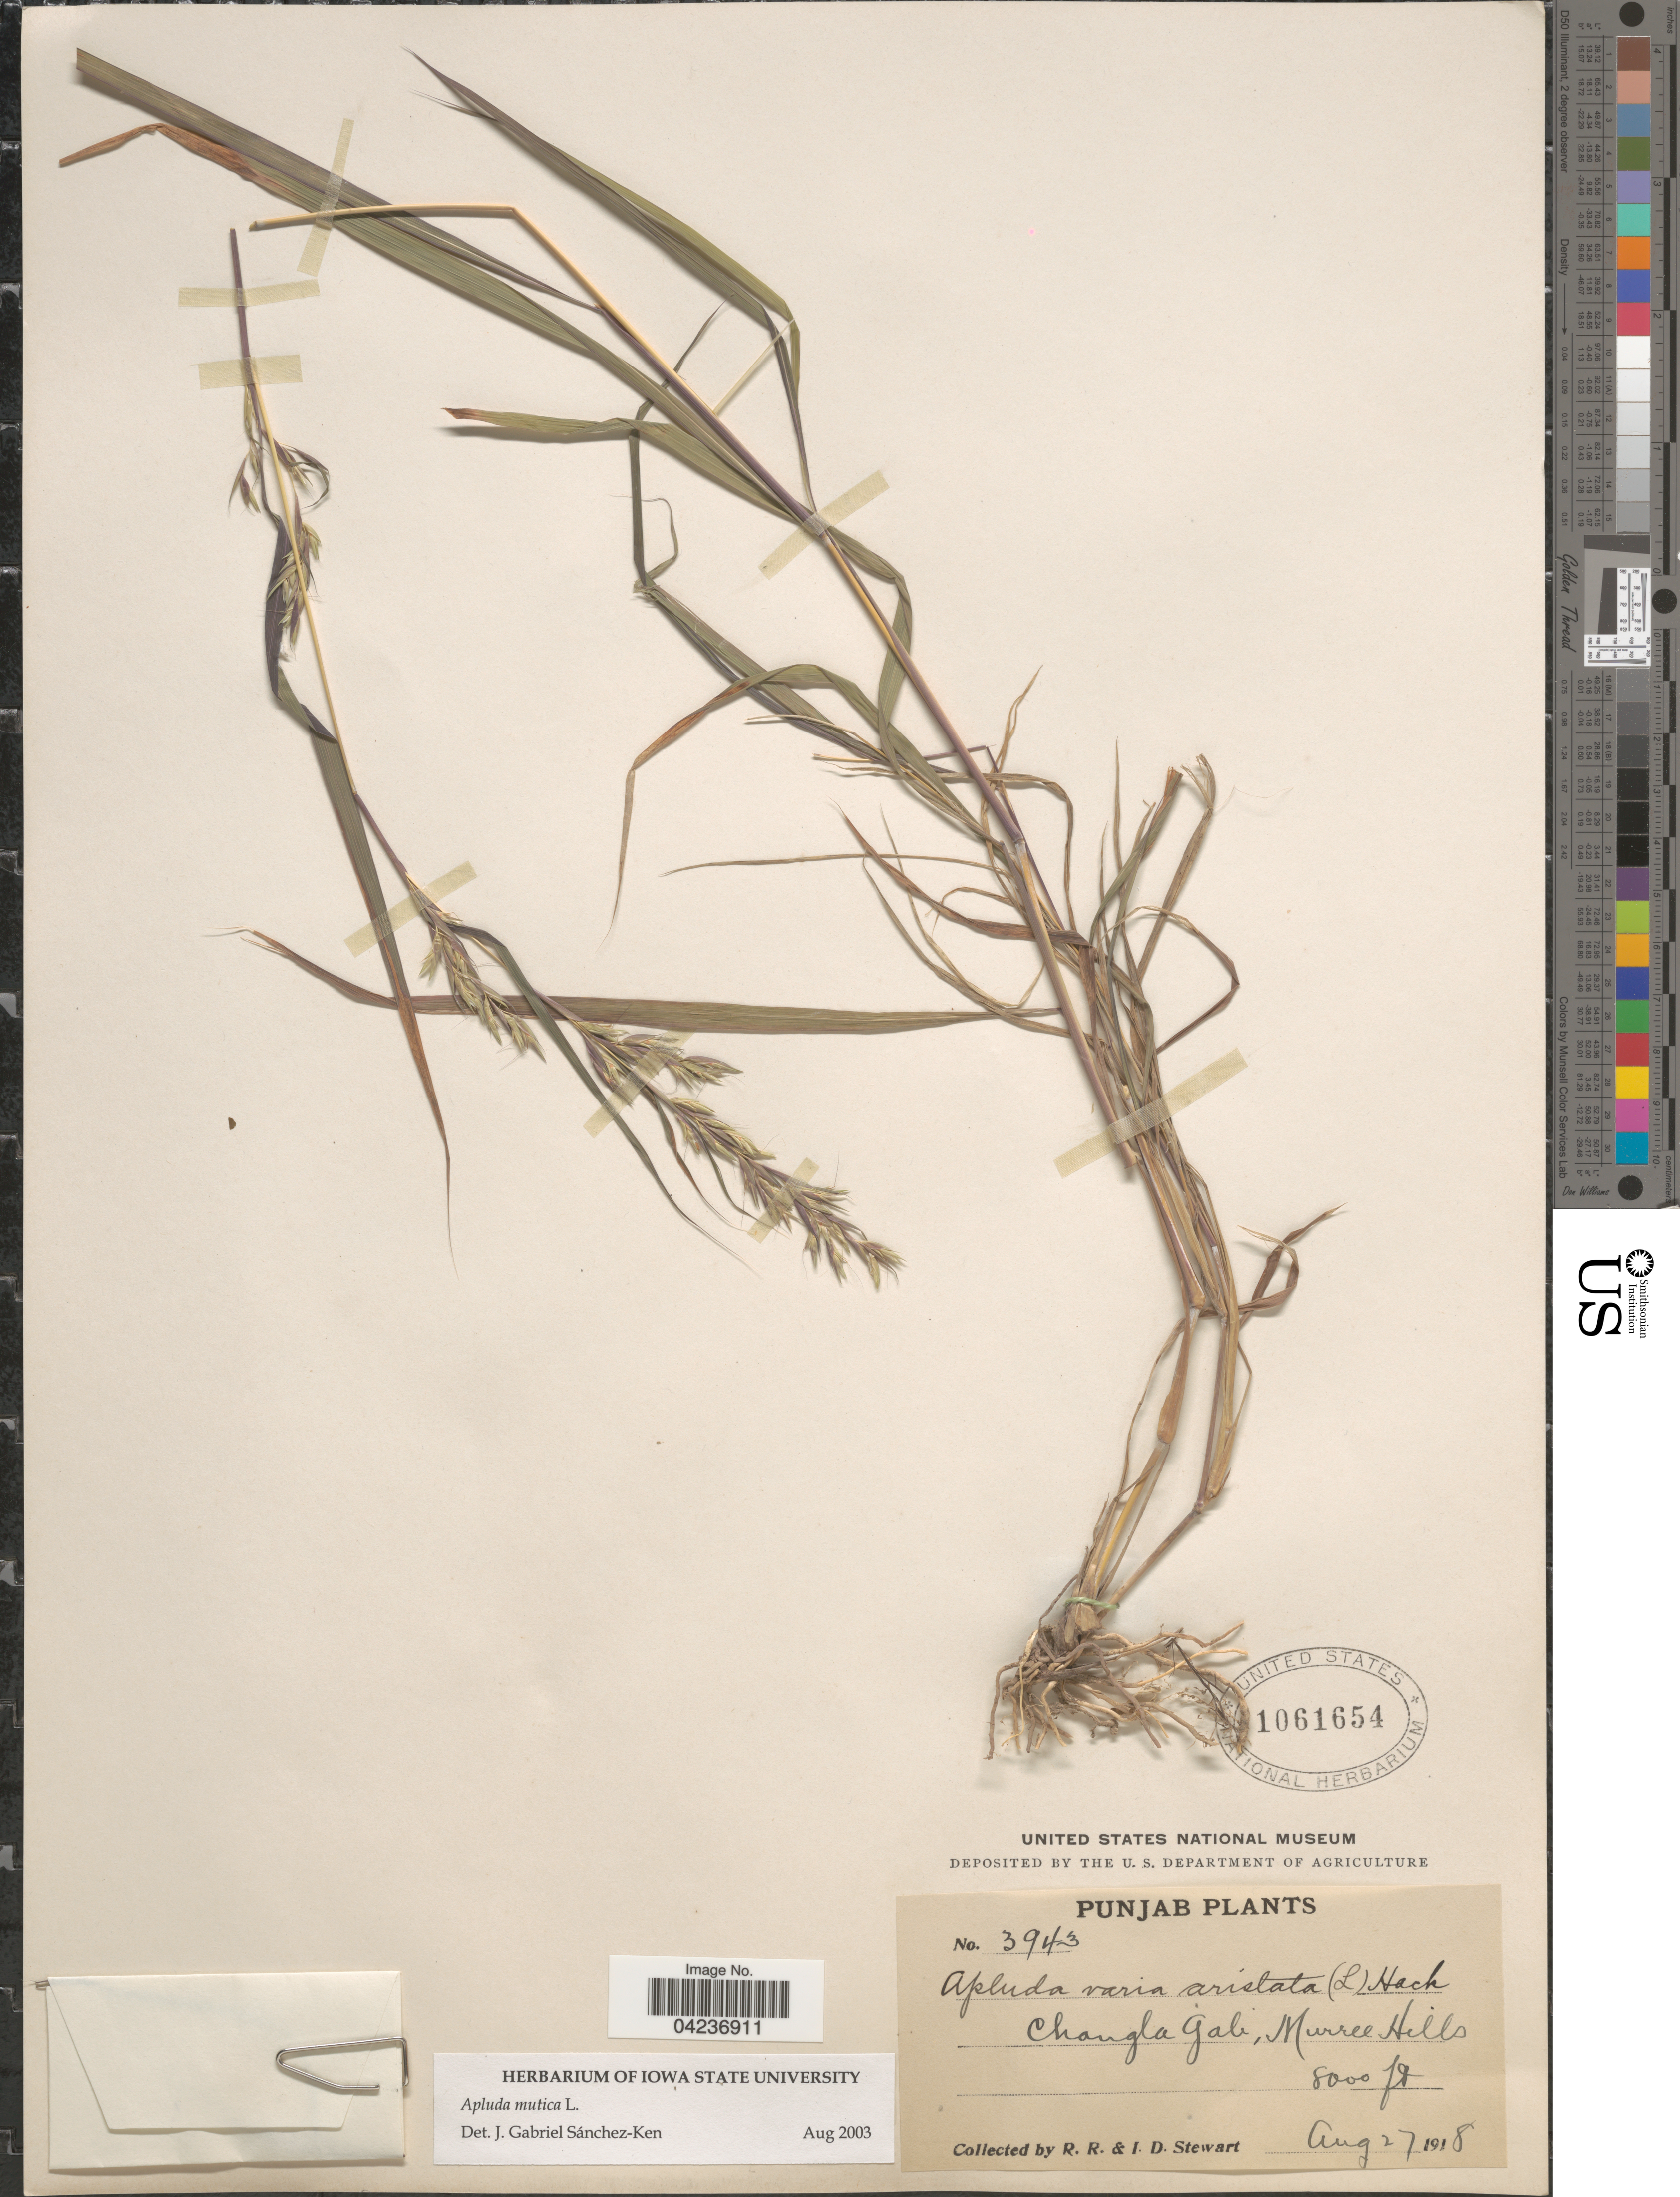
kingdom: Plantae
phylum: Tracheophyta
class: Liliopsida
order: Poales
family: Poaceae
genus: Apluda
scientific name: Apluda mutica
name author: L.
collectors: R. Stewart & I. Stewart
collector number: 3943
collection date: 1918-08-27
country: Pakistan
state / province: Punjab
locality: Changla Gab, Murree Hills.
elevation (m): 2438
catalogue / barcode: US 1061654